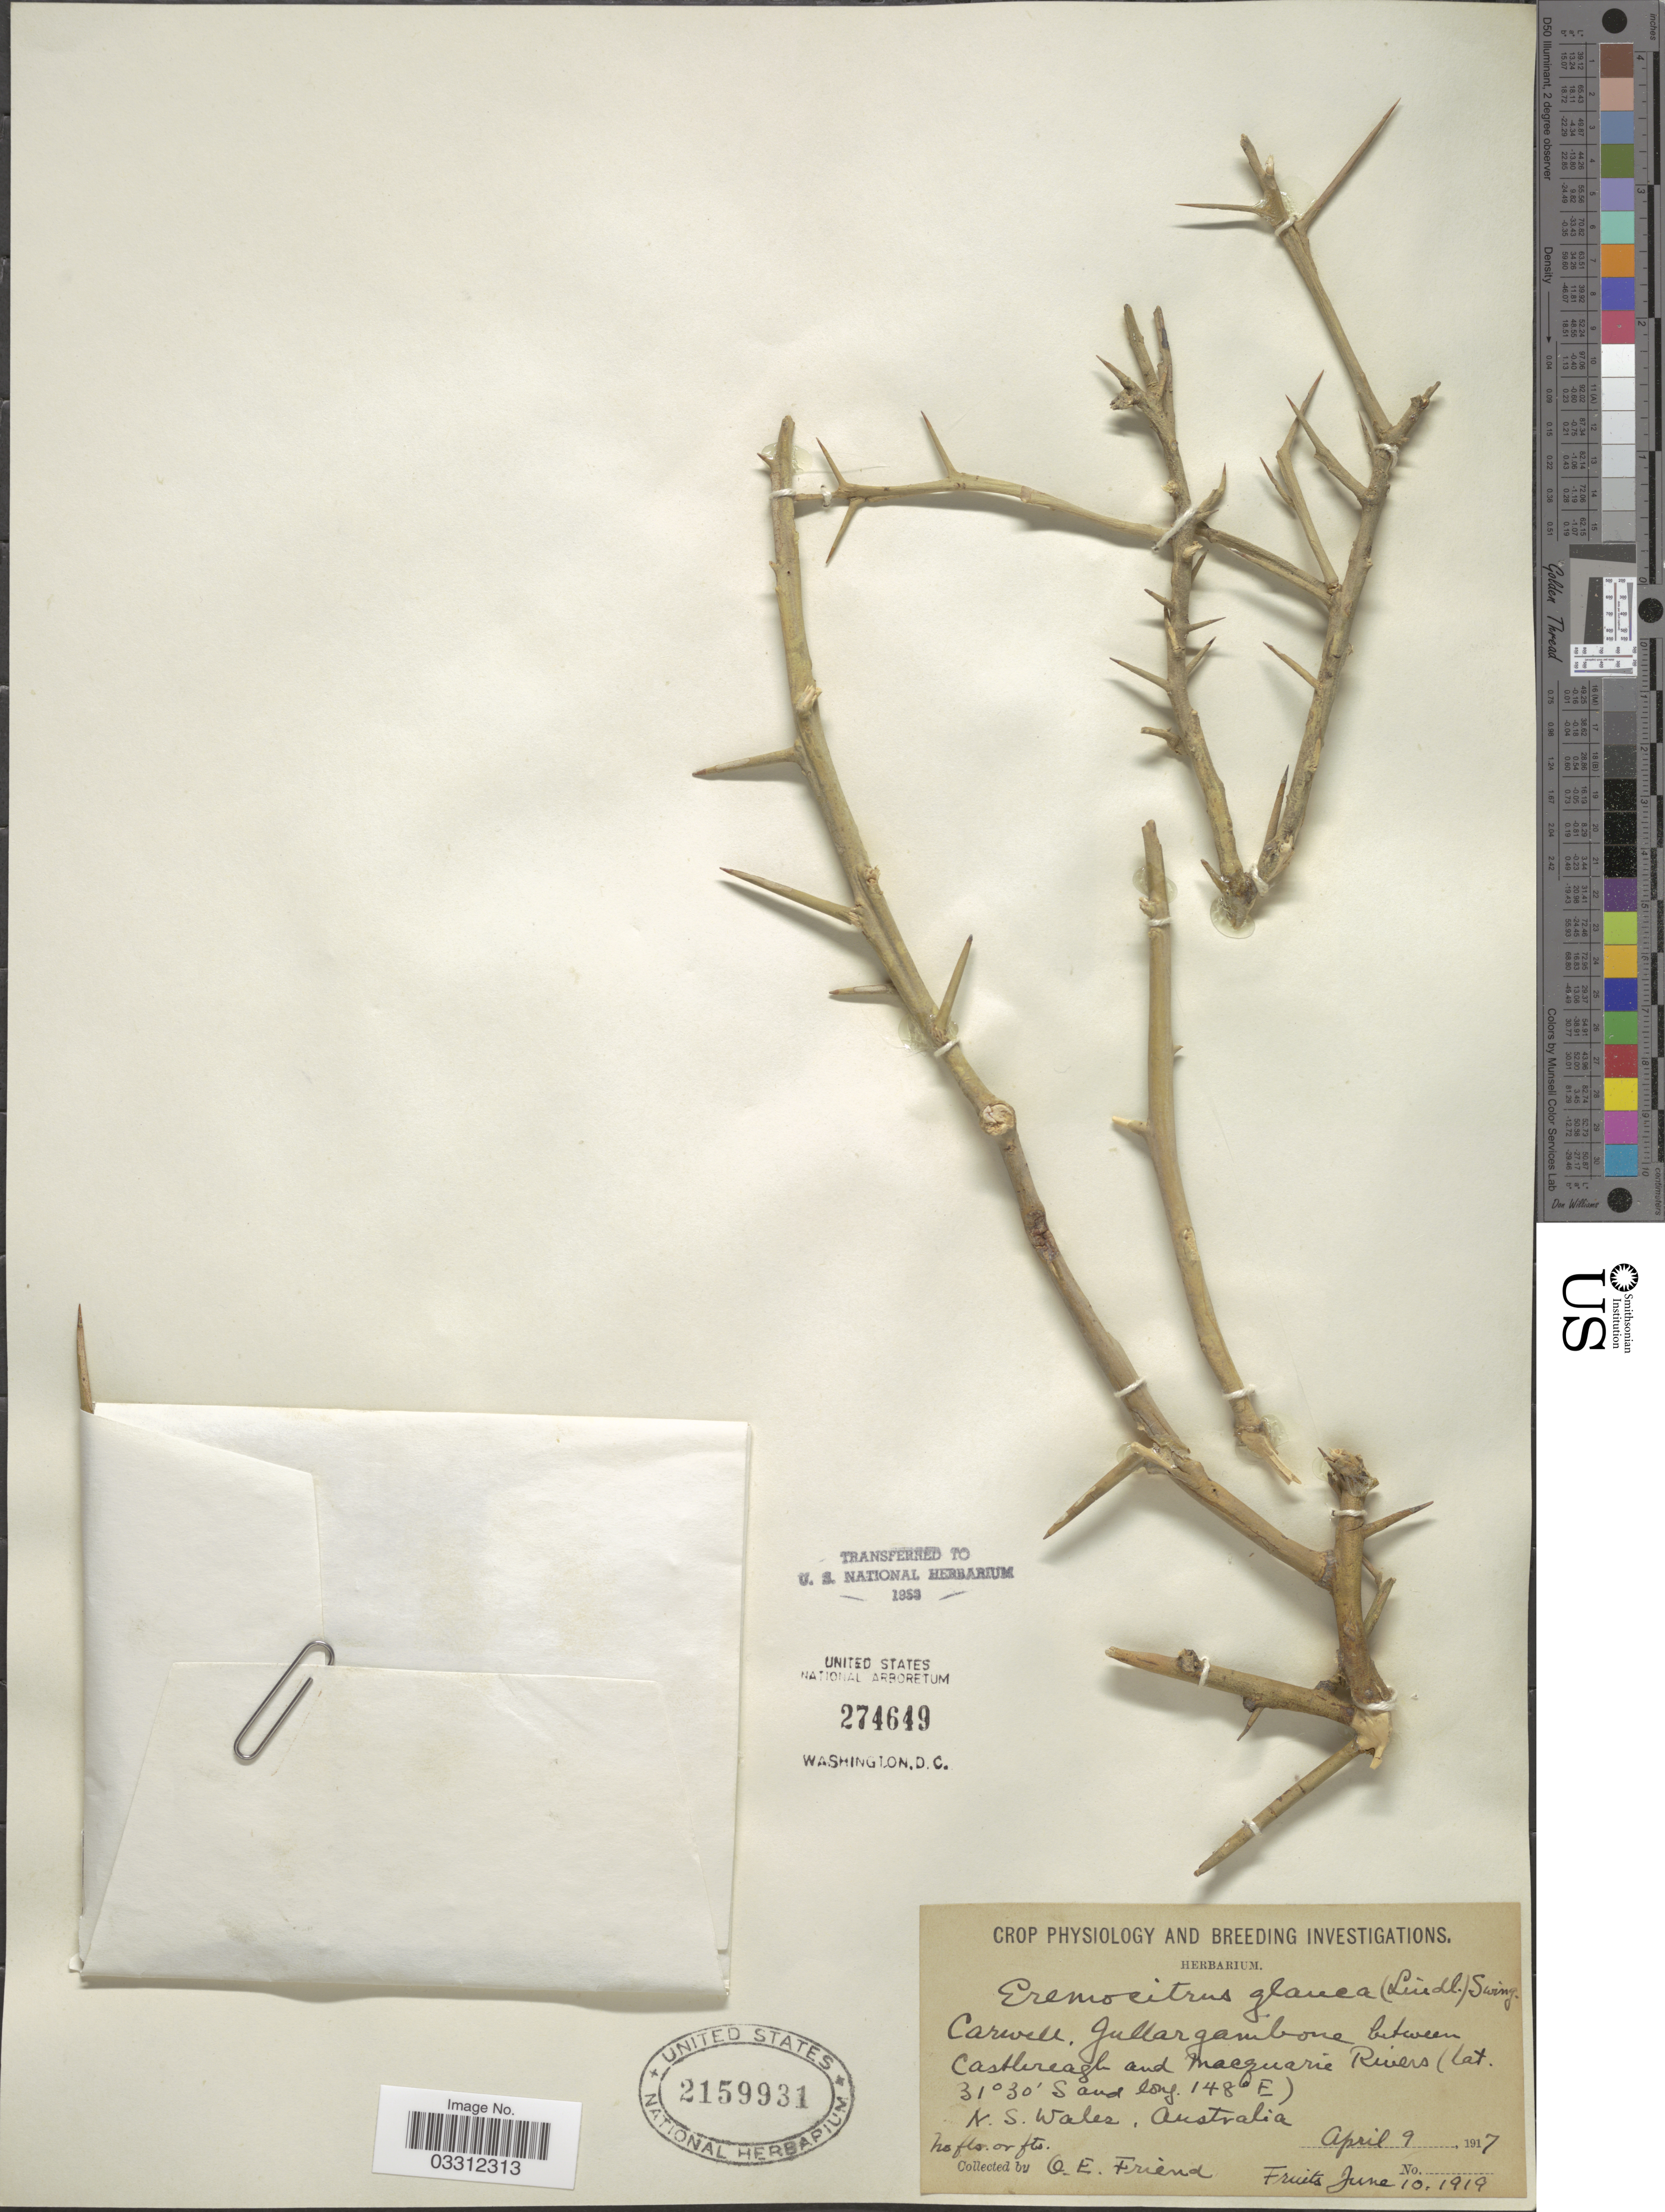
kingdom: Plantae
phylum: Tracheophyta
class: Magnoliopsida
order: Sapindales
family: Rutaceae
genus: Citrus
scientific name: Citrus glauca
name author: (Lindl.) Burkill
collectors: O. Friend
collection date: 1917-04-09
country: Australia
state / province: New South Wales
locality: Castlereagh and Macquarie Rivers.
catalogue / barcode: US 2159931